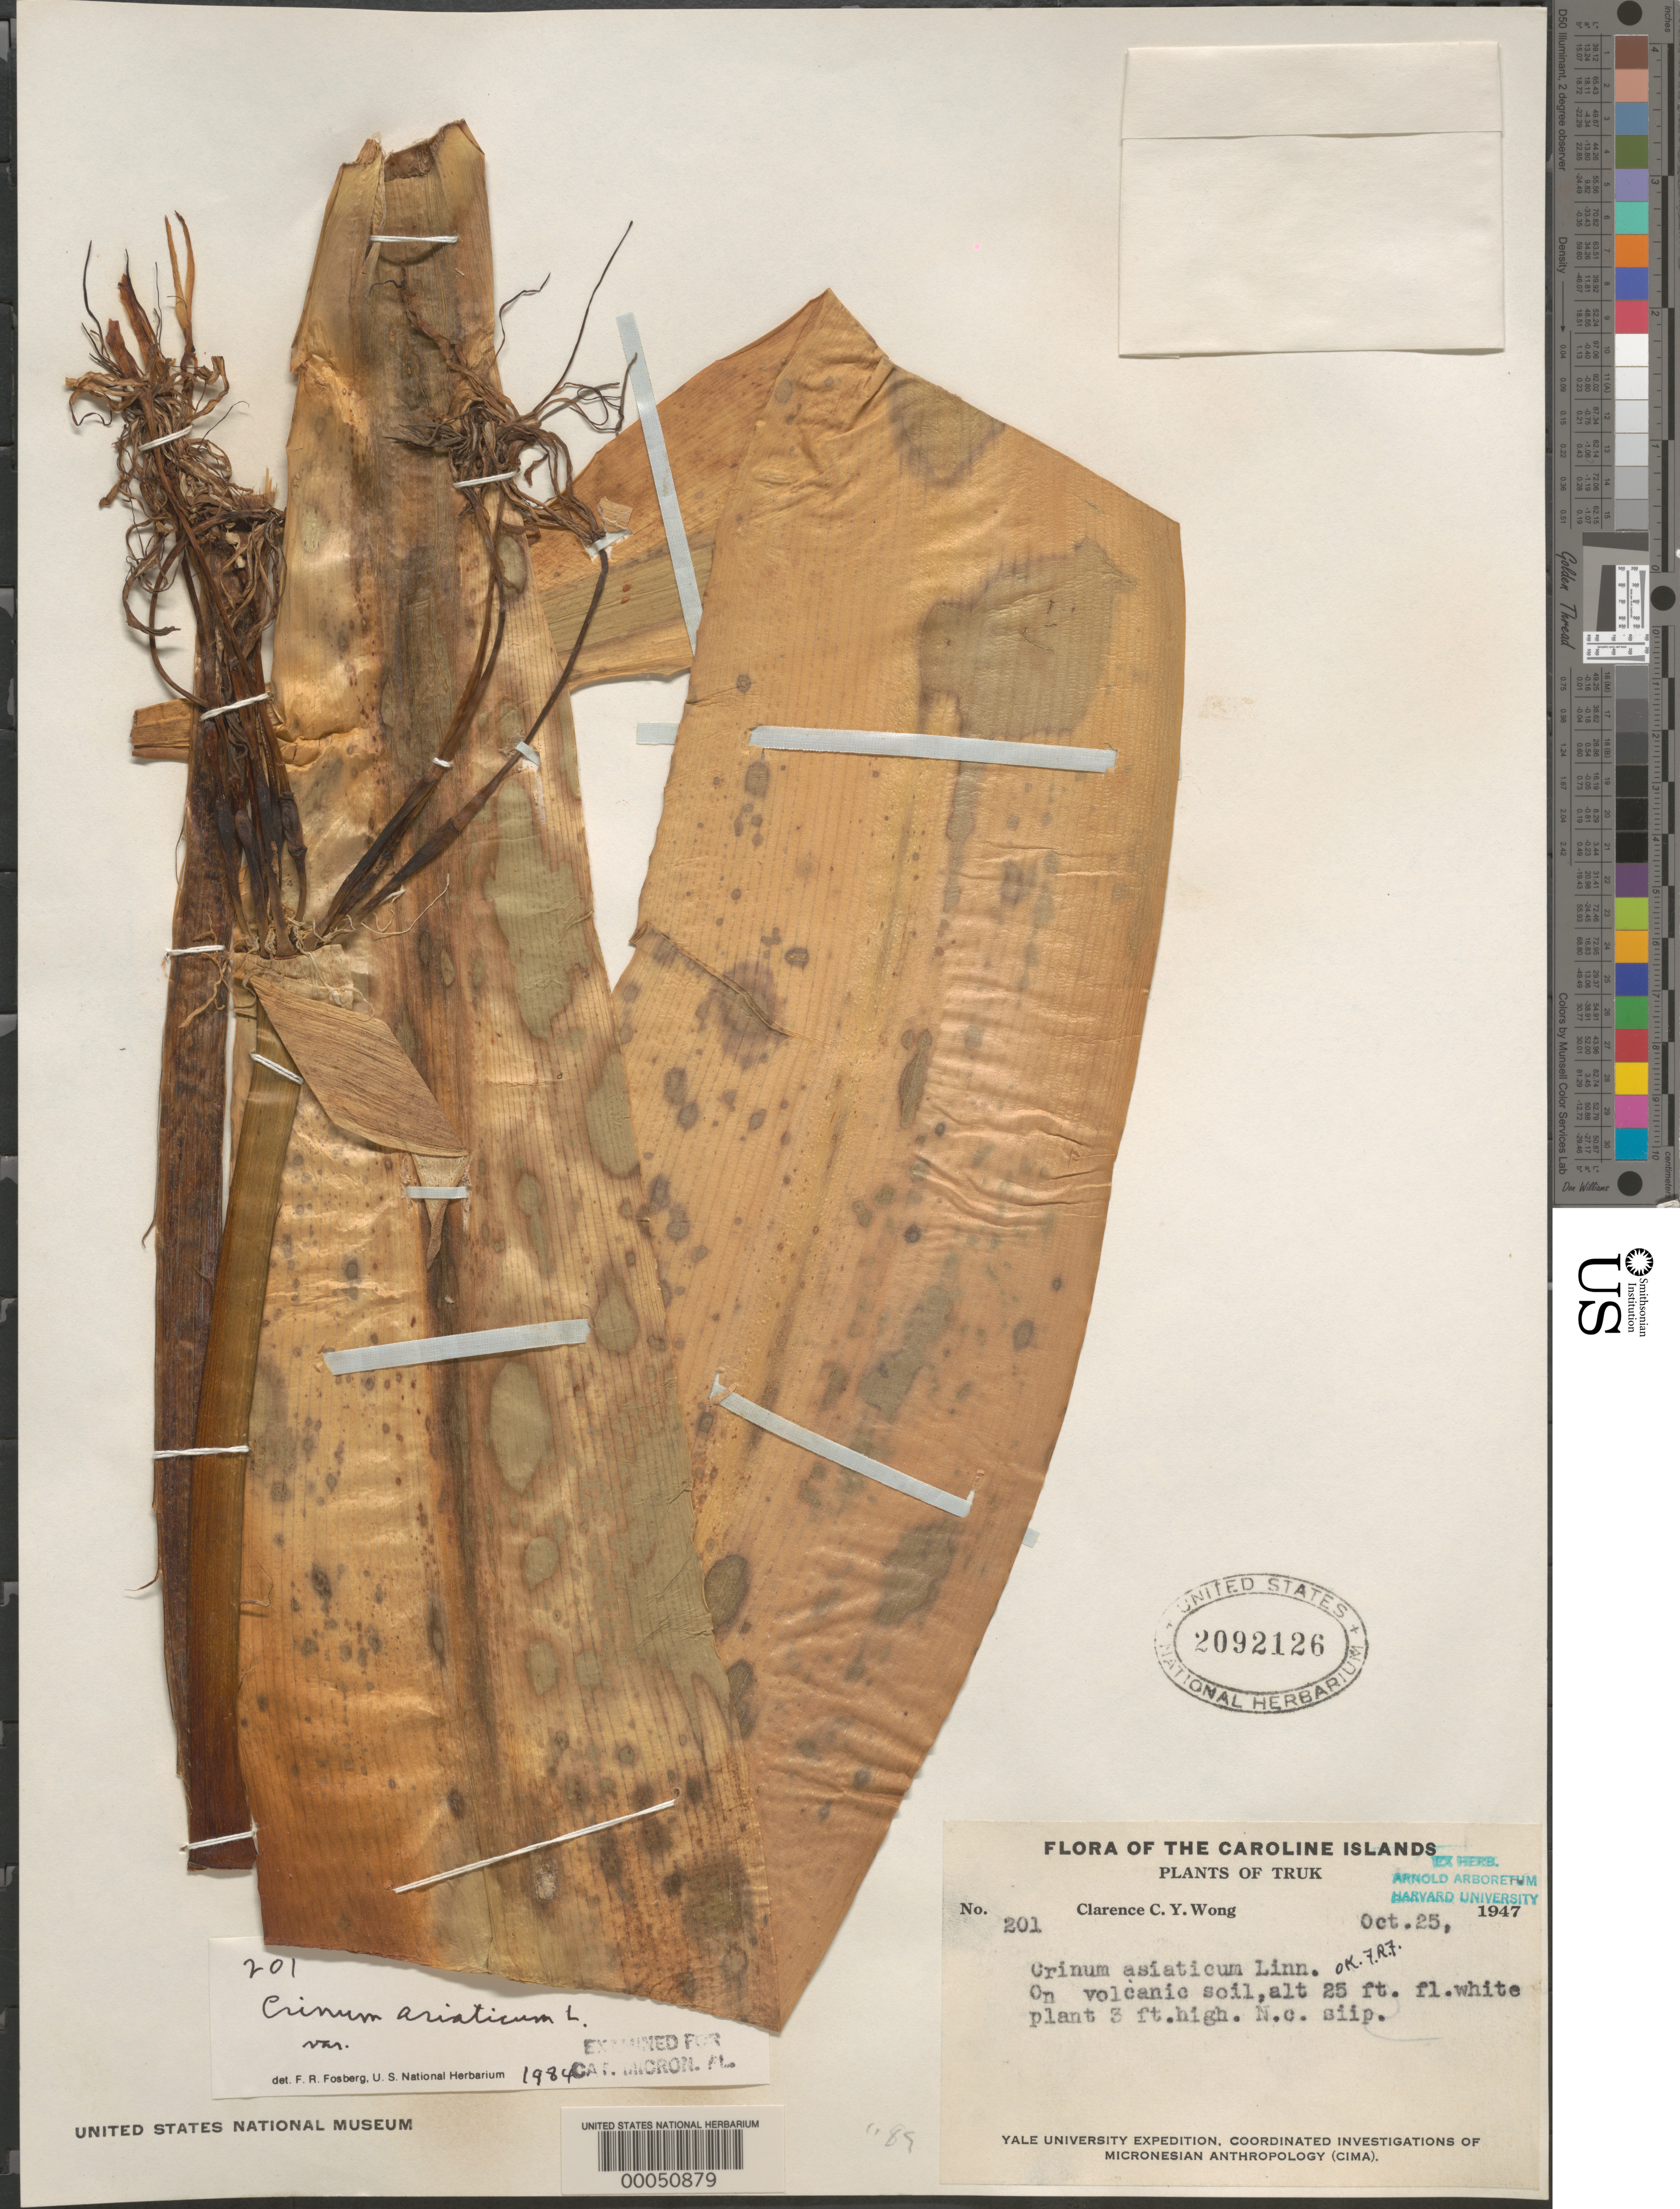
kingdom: Plantae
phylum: Tracheophyta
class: Liliopsida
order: Asparagales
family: Amaryllidaceae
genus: Crinum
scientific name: Crinum asiaticum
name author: L.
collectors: C. Y. C. Wong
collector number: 201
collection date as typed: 25 Oct 1947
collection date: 1947-10-25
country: Micronesia, Federated States of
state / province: Truk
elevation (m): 8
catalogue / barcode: US 2092126